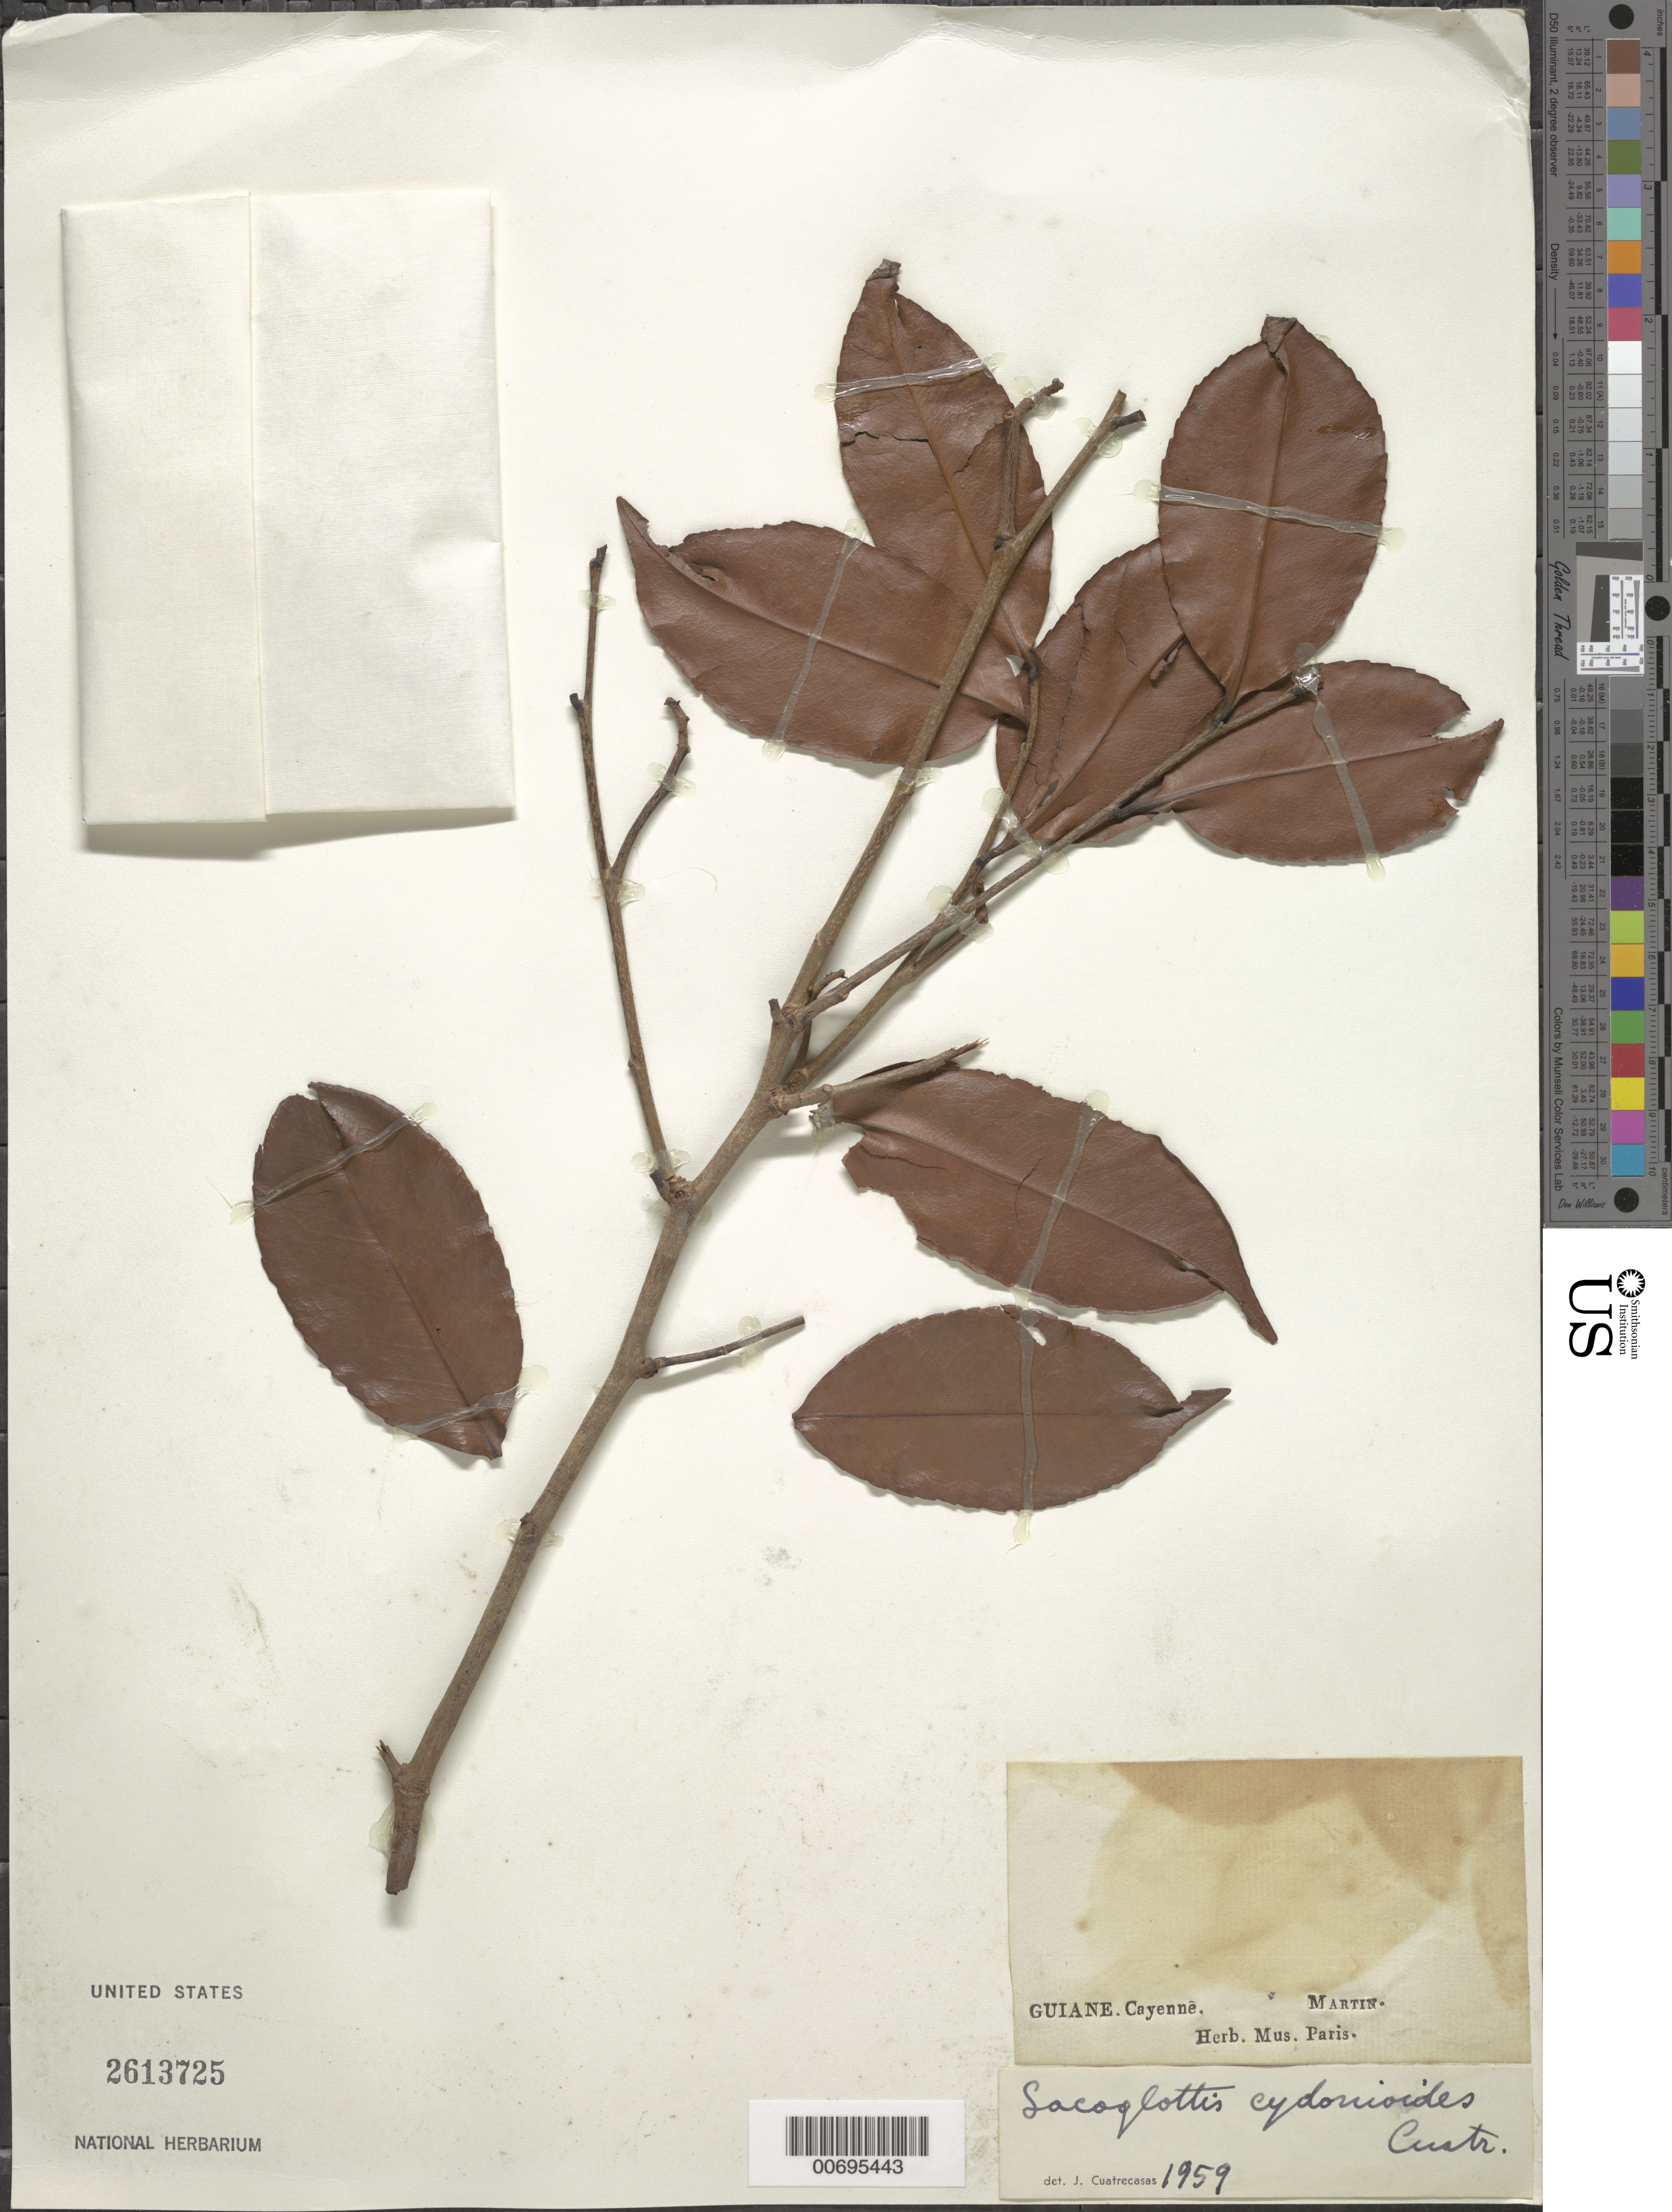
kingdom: Plantae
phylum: Tracheophyta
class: Magnoliopsida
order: Malpighiales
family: Humiriaceae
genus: Sacoglottis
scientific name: Sacoglottis cydonioides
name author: Cuatrec.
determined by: Cuatrecasas, J.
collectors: J. Martin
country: French Guiana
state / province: Cayenne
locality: Cayenne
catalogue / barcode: US 2613725